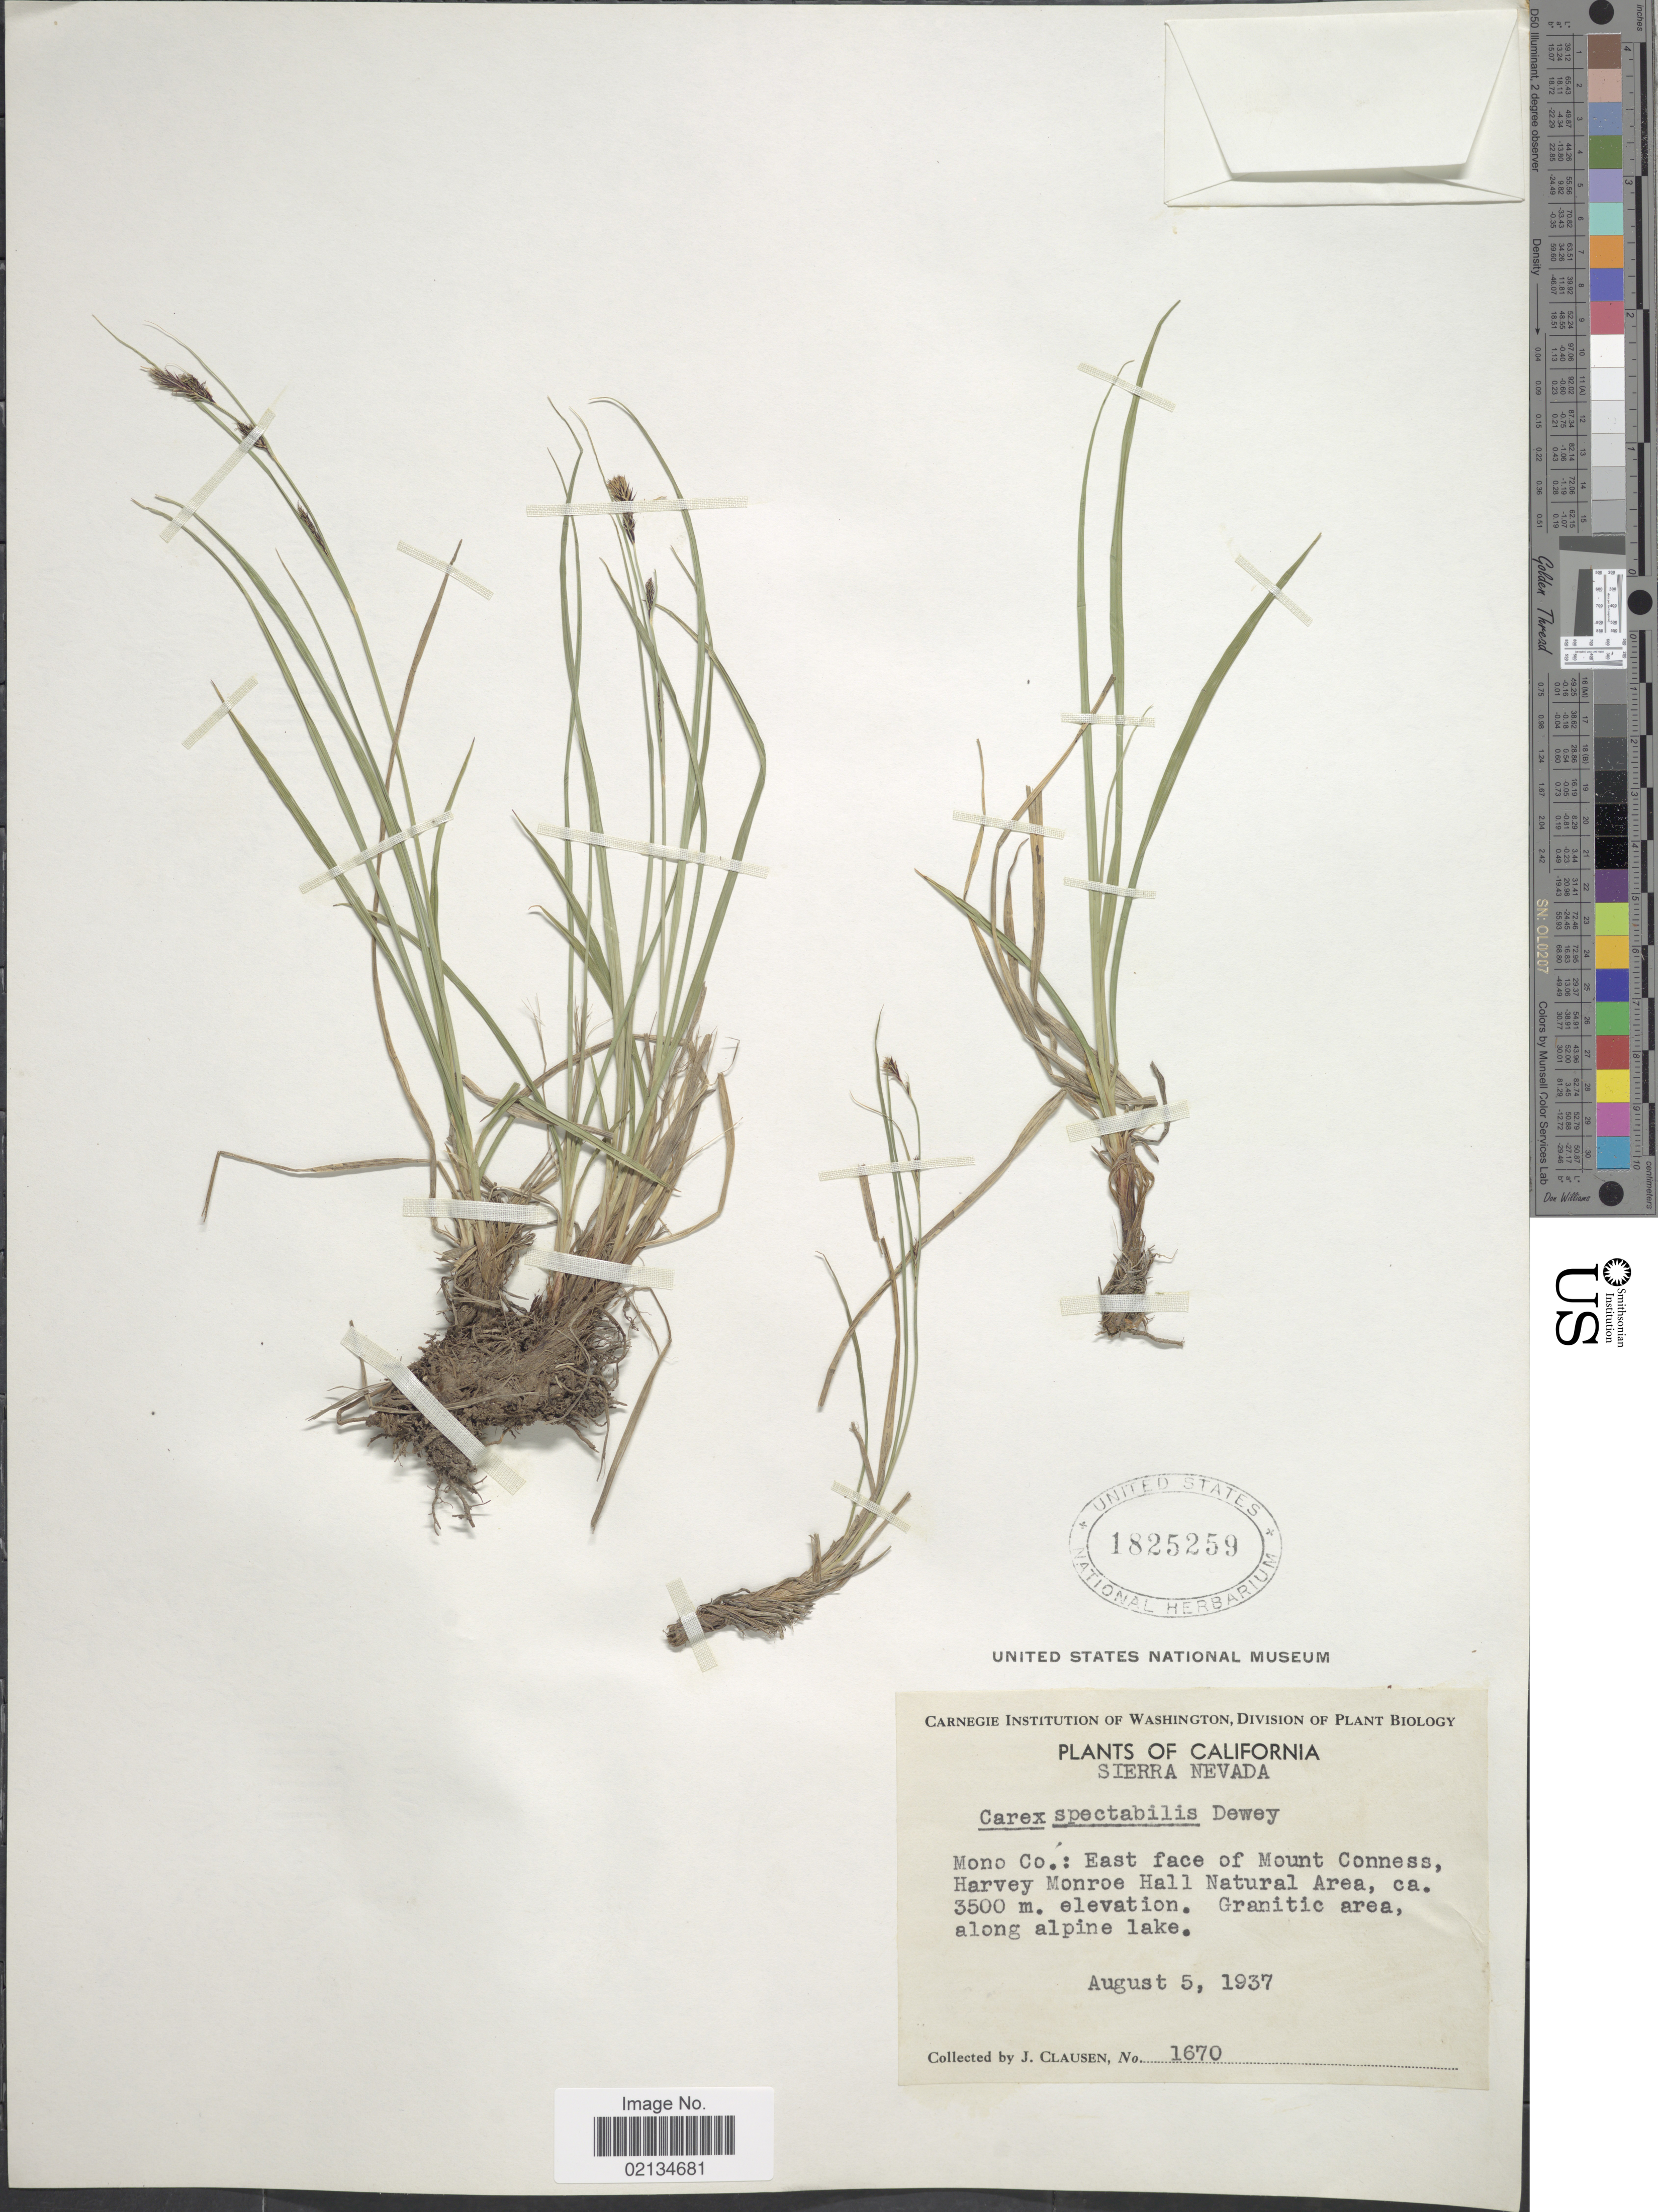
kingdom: Plantae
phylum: Tracheophyta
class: Liliopsida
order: Poales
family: Cyperaceae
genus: Carex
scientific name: Carex spectabilis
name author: Dewey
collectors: J. Clausen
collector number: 1670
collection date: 1937-08-05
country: United States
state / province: California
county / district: Mono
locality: Sierra Nevada. Mono Co.: East face of Mount Conness, Harvey Monroe Hall Natural Area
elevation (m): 3500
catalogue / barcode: US 1825259